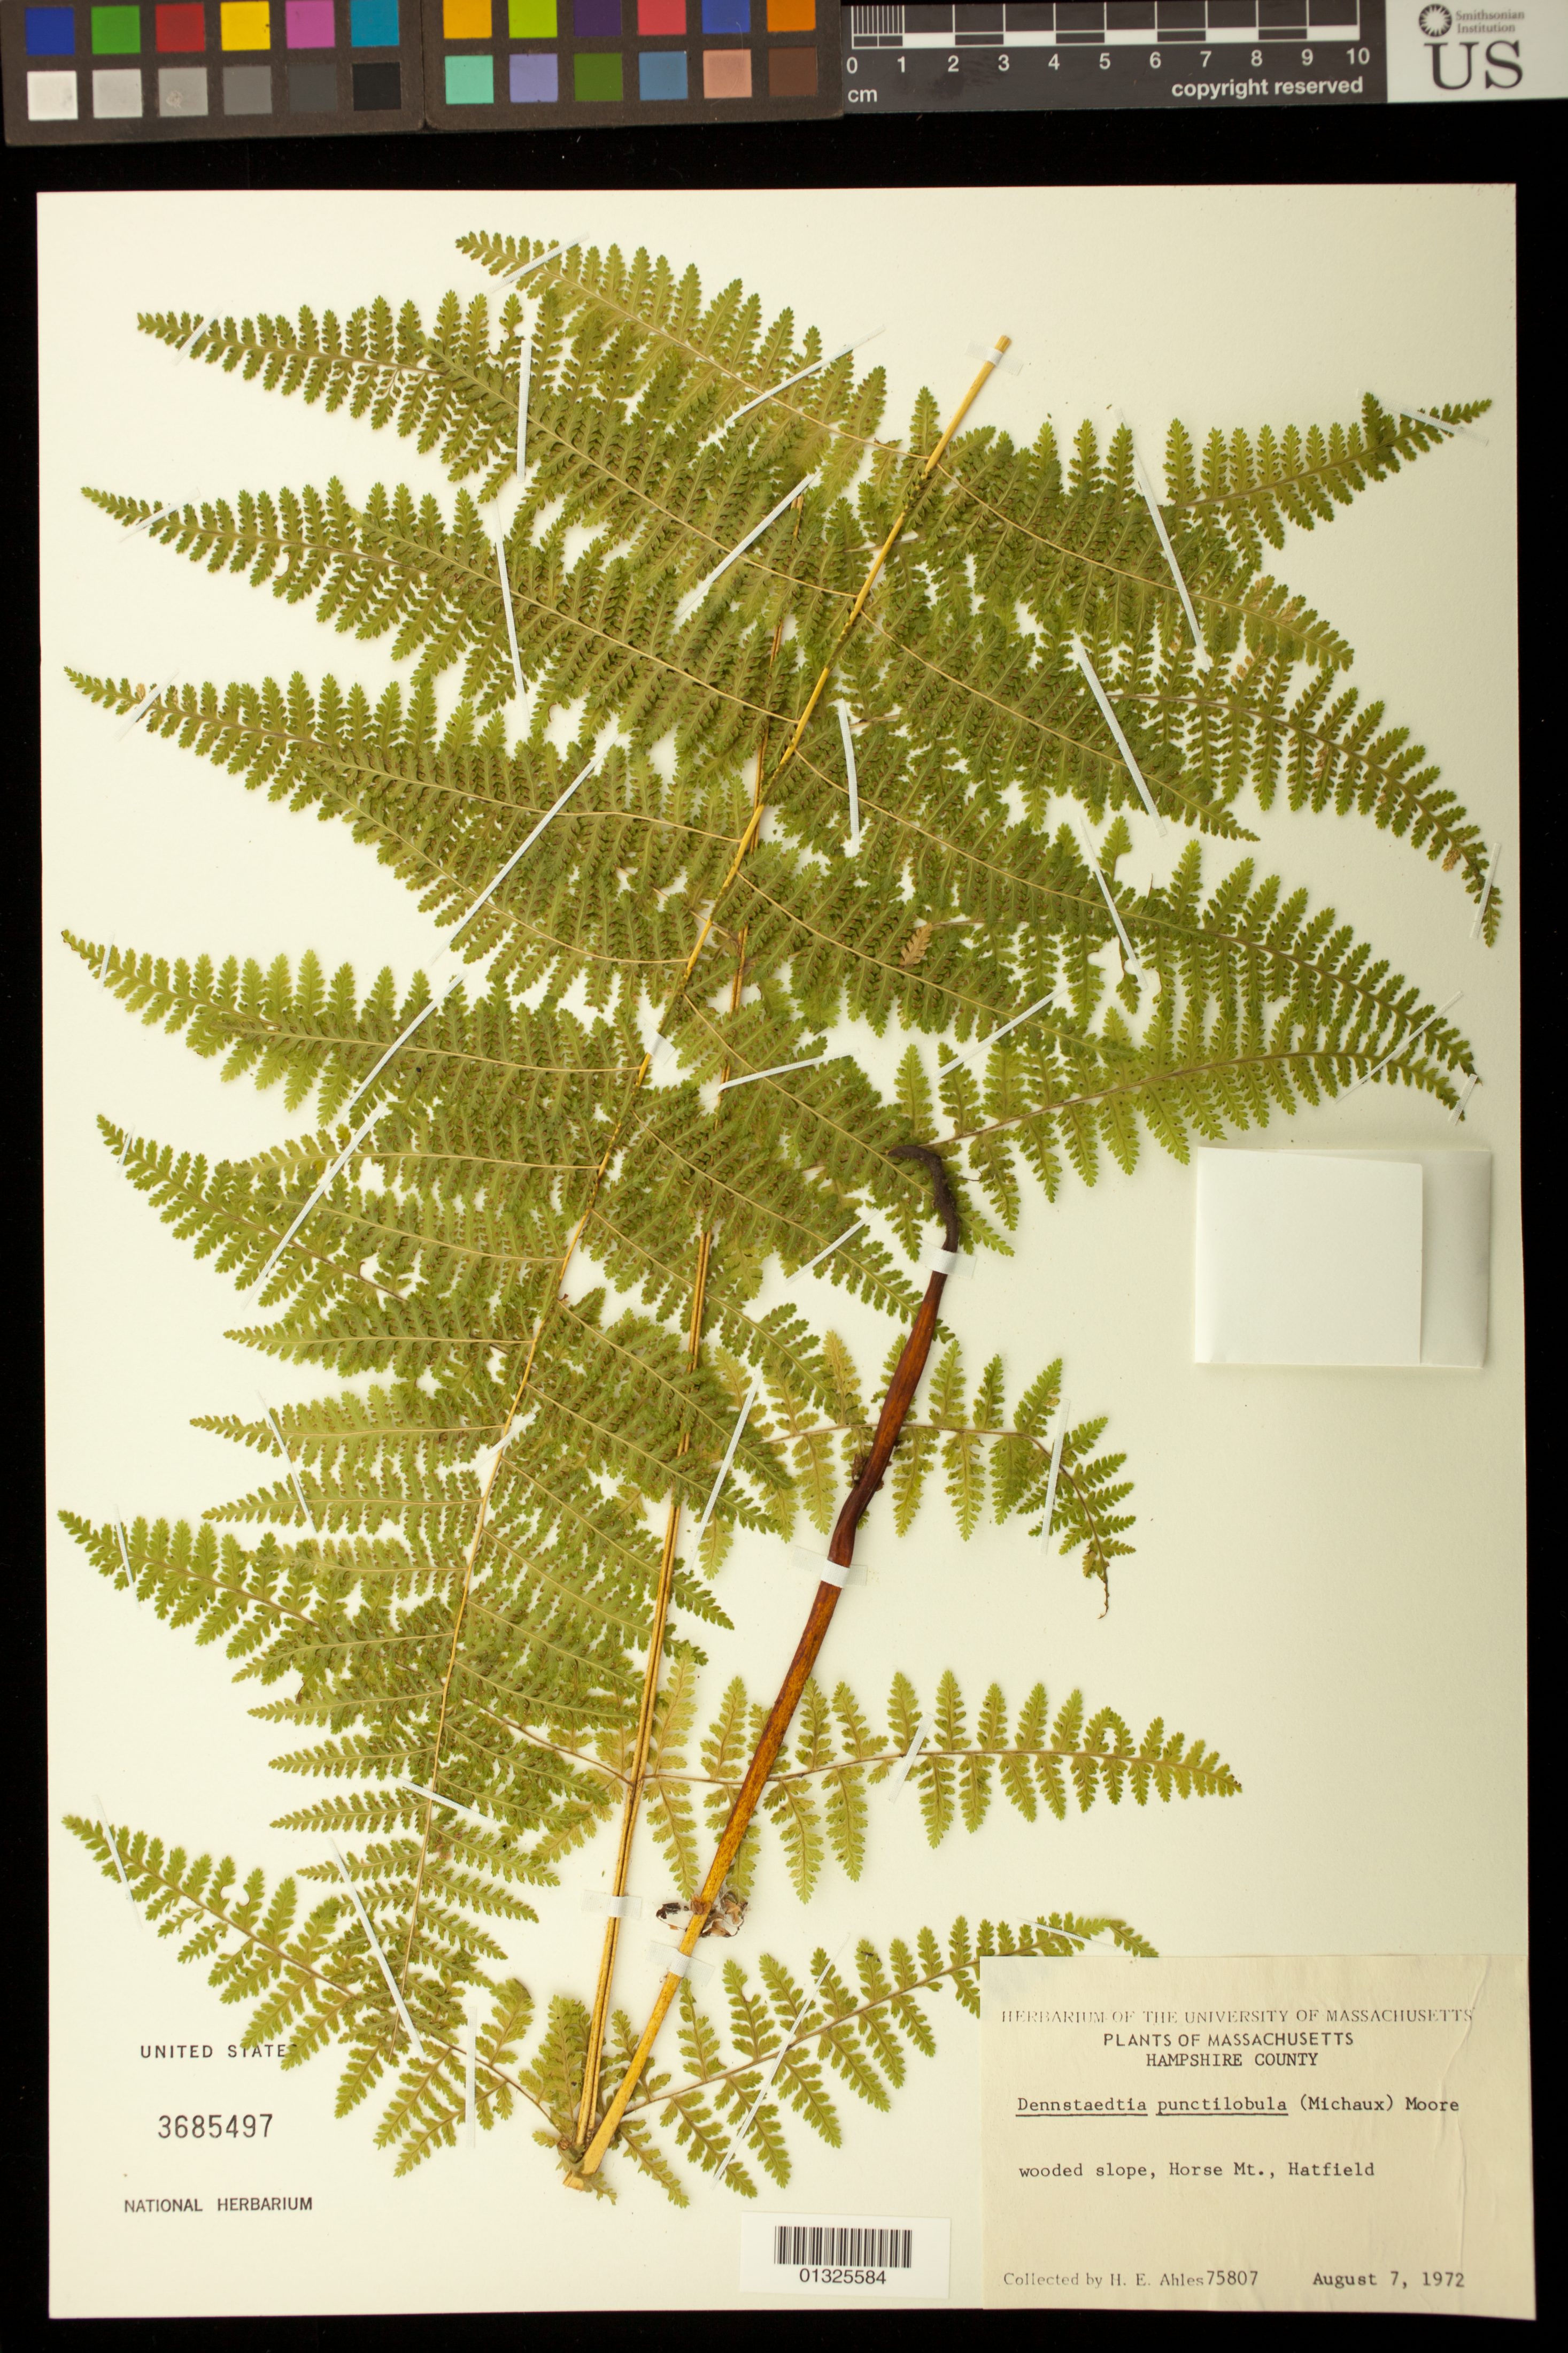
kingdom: Plantae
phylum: Tracheophyta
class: Polypodiopsida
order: Polypodiales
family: Dennstaedtiaceae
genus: Dennstaedtia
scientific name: Dennstaedtia punctilobula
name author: (Michx.) T. Moore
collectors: H. E. Ahles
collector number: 75807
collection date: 1972-08-07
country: United States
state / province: Massachusetts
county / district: Hampshire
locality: Horse Mt., east slope, Hatfield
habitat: wooded slope.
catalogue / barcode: US 3685497